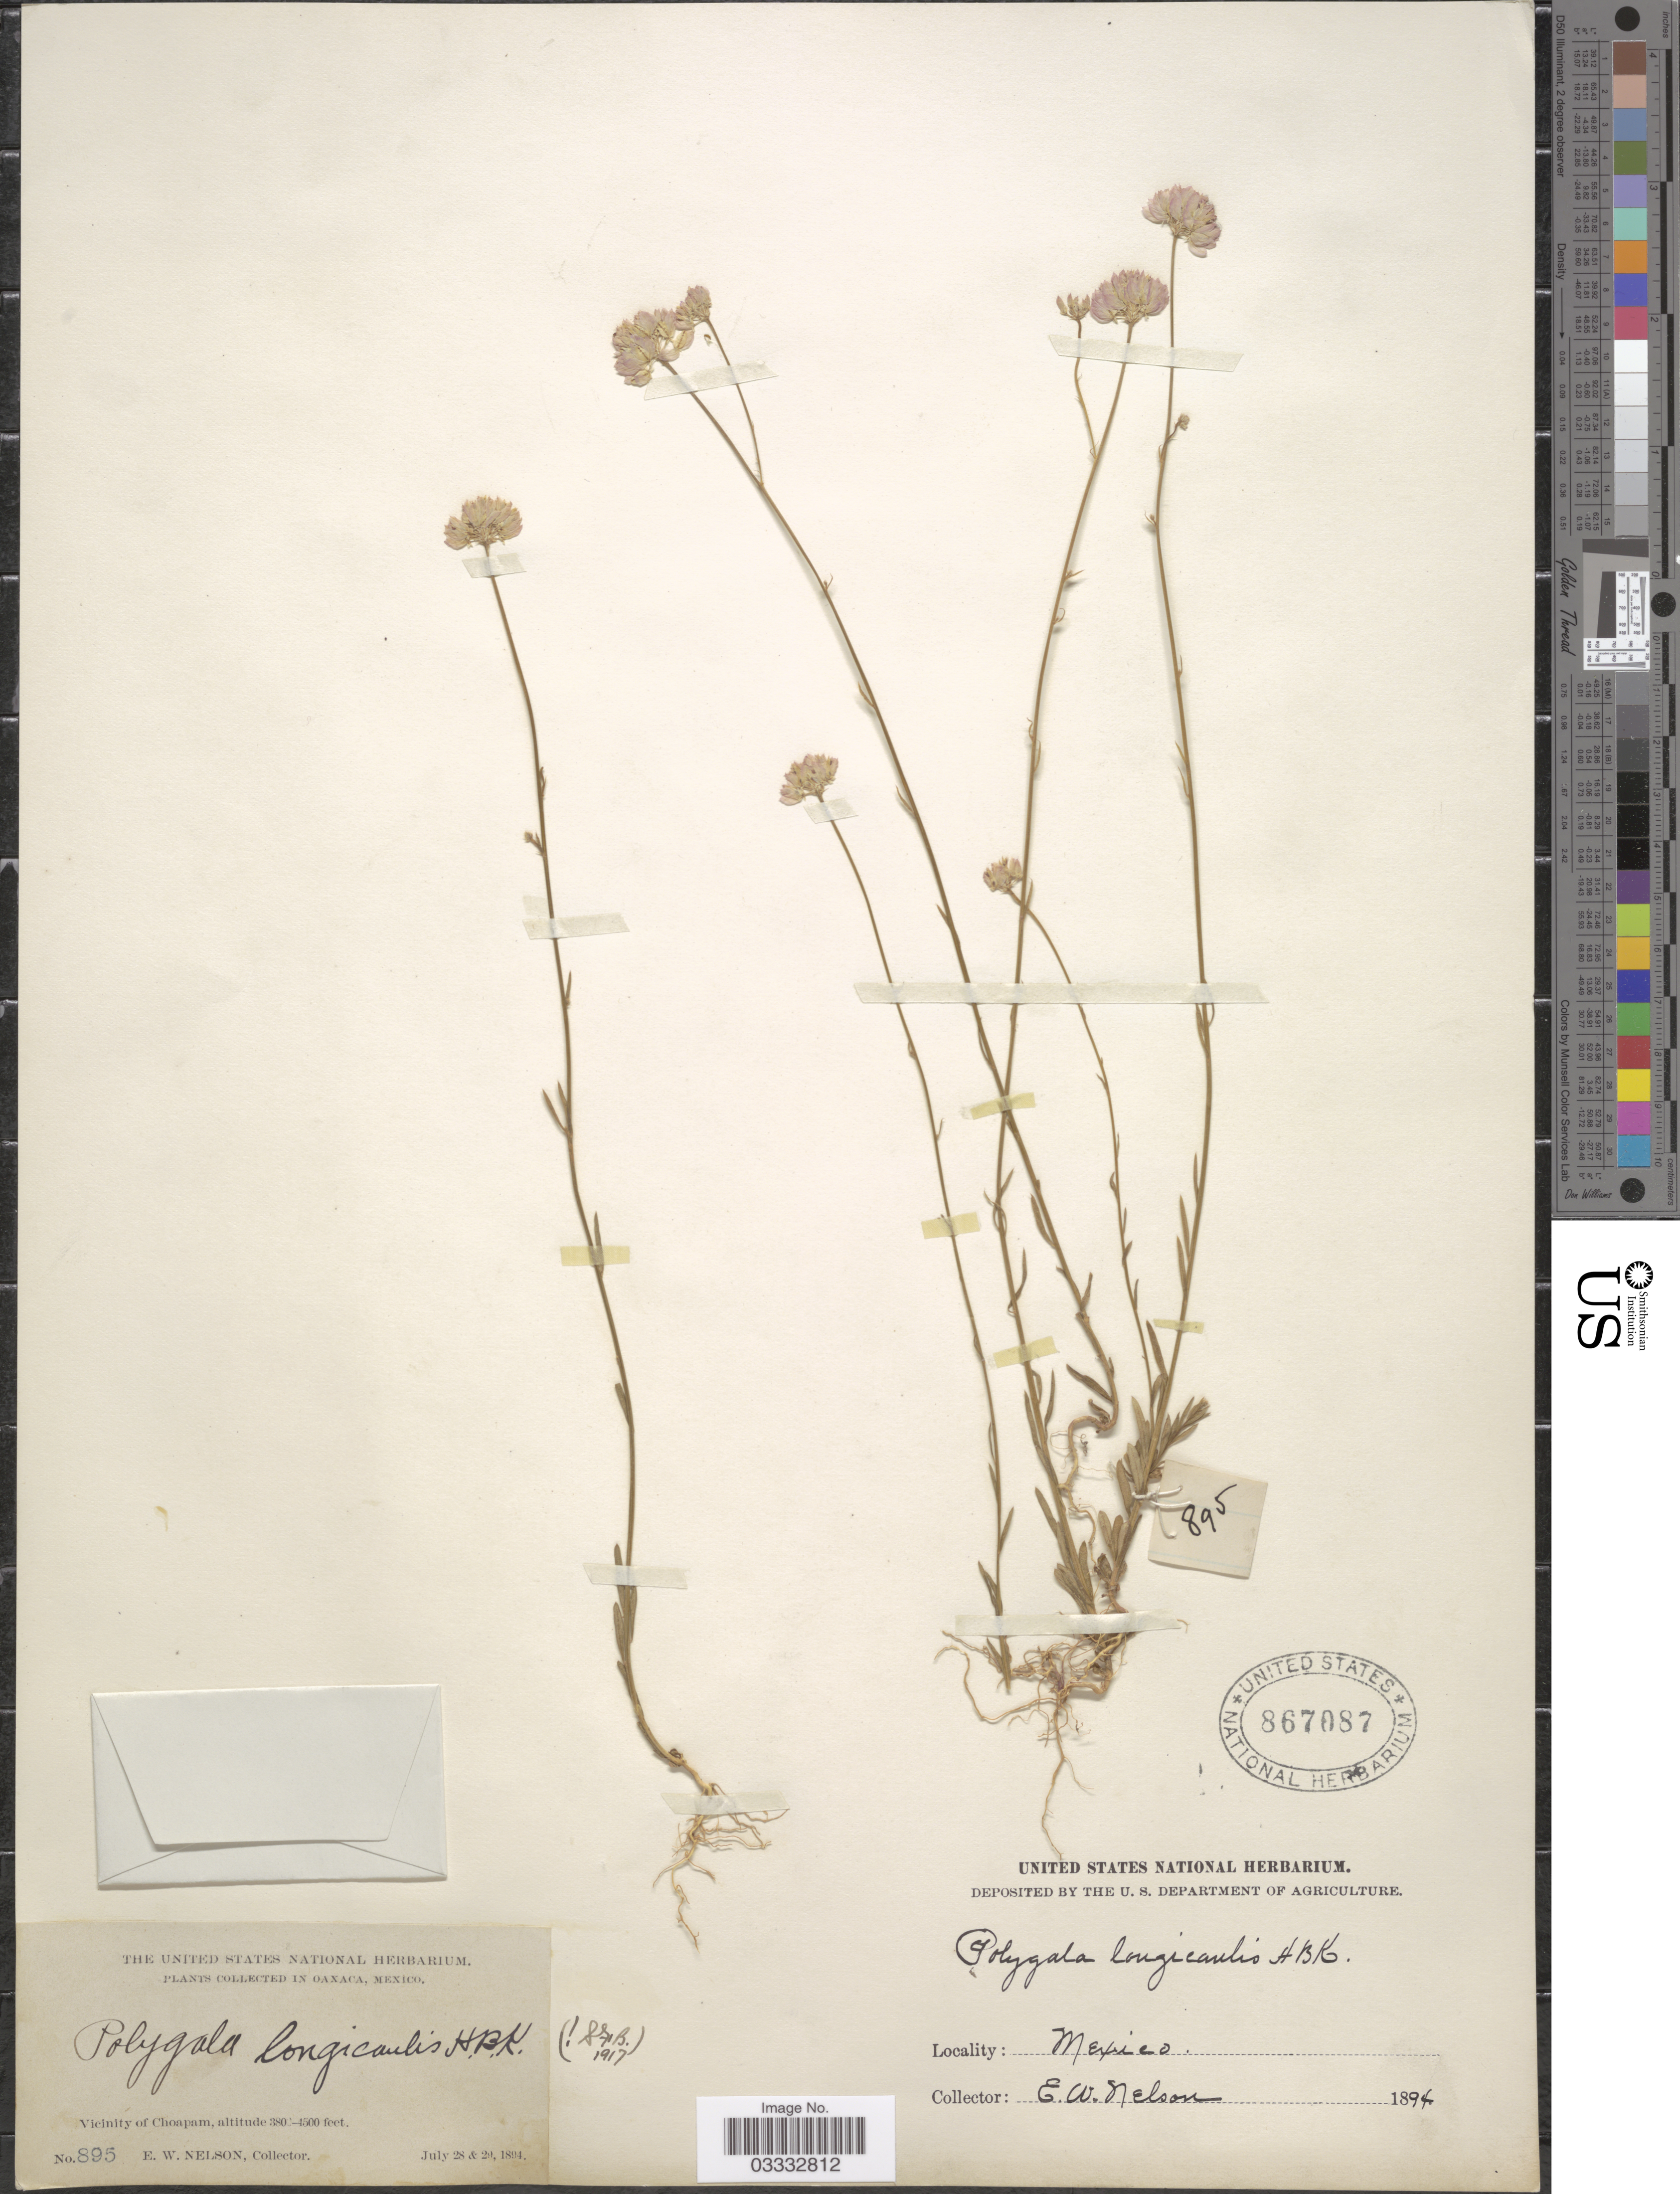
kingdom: Plantae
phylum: Tracheophyta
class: Magnoliopsida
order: Fabales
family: Polygalaceae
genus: Polygala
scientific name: Polygala longicaulis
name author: Kunth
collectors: E. W. Nelson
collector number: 895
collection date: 1894-07-28/1894-07-29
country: Mexico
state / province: Oaxaca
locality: Vicinity of Choapam.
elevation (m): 116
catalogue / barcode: US 867087